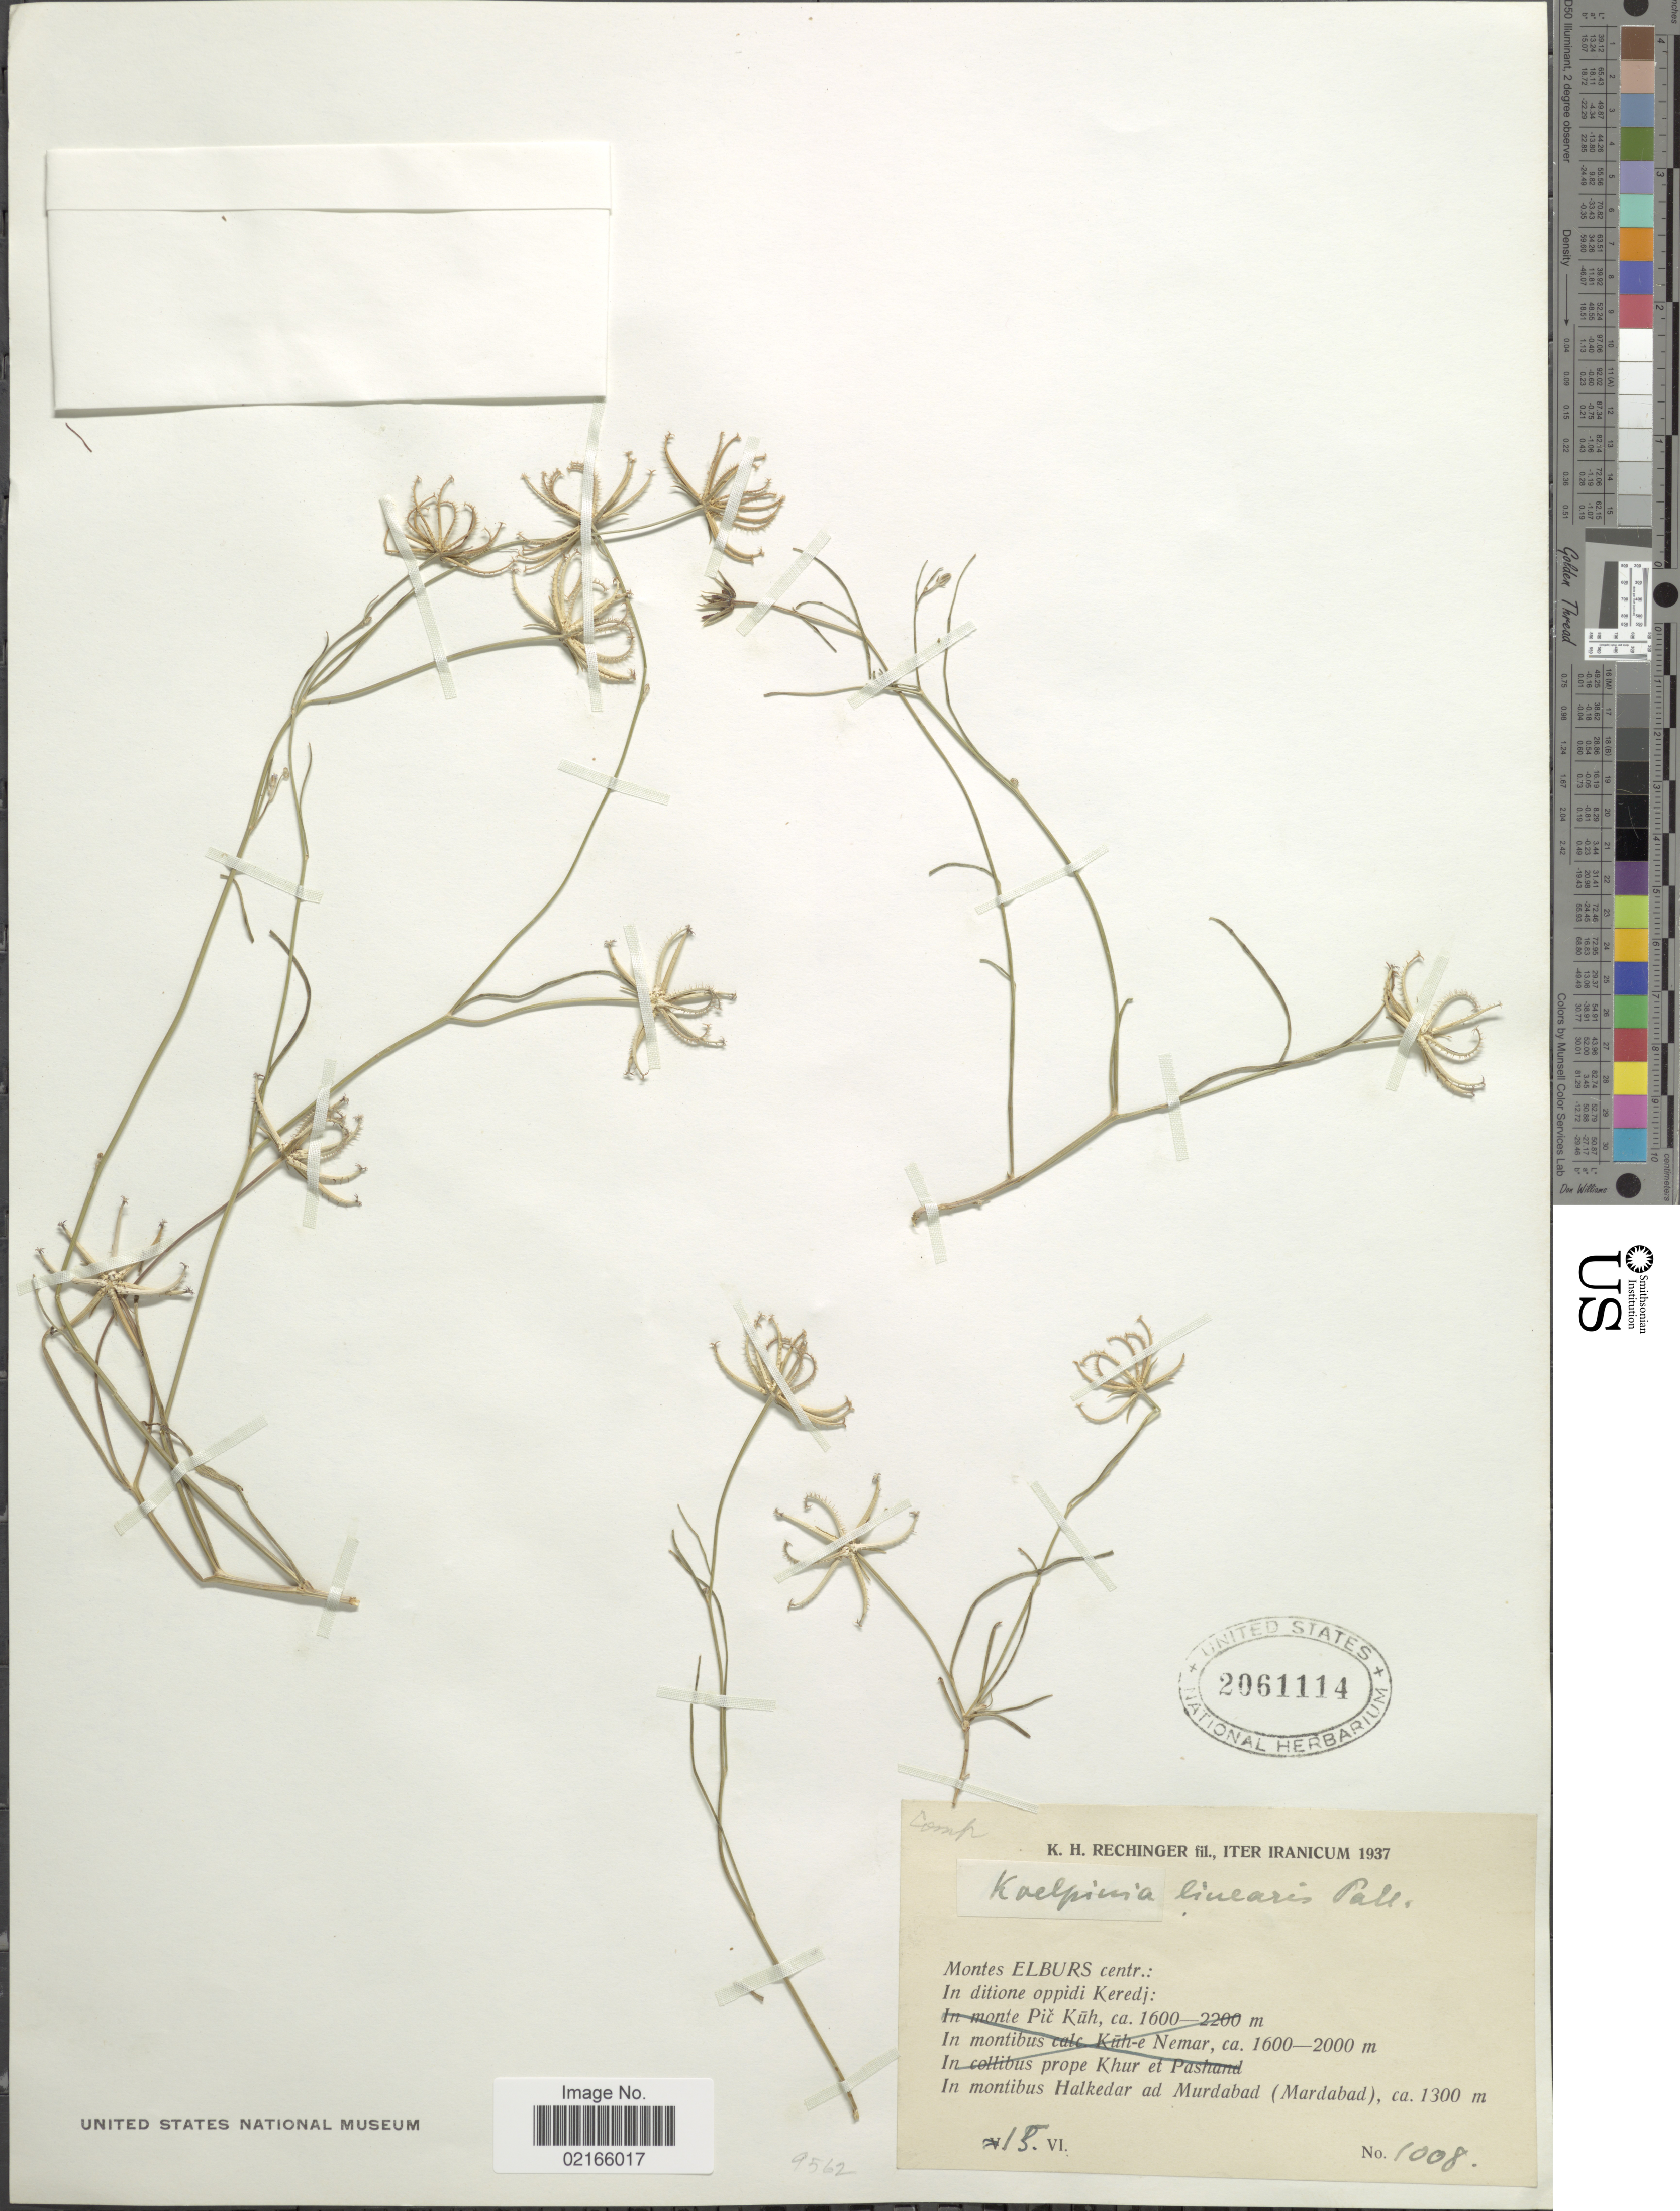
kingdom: Plantae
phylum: Tracheophyta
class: Magnoliopsida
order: Asterales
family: Asteraceae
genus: Koelpinia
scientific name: Koelpinia linearis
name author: Pall.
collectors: K. H. Rechinger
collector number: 1008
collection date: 1937-06-15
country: Iran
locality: Montes Elburs centr.: in ditione oppidi Keredj, in montibus Halkedar ad Murdabad (Mardabad)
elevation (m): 1300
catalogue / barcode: US 2061114